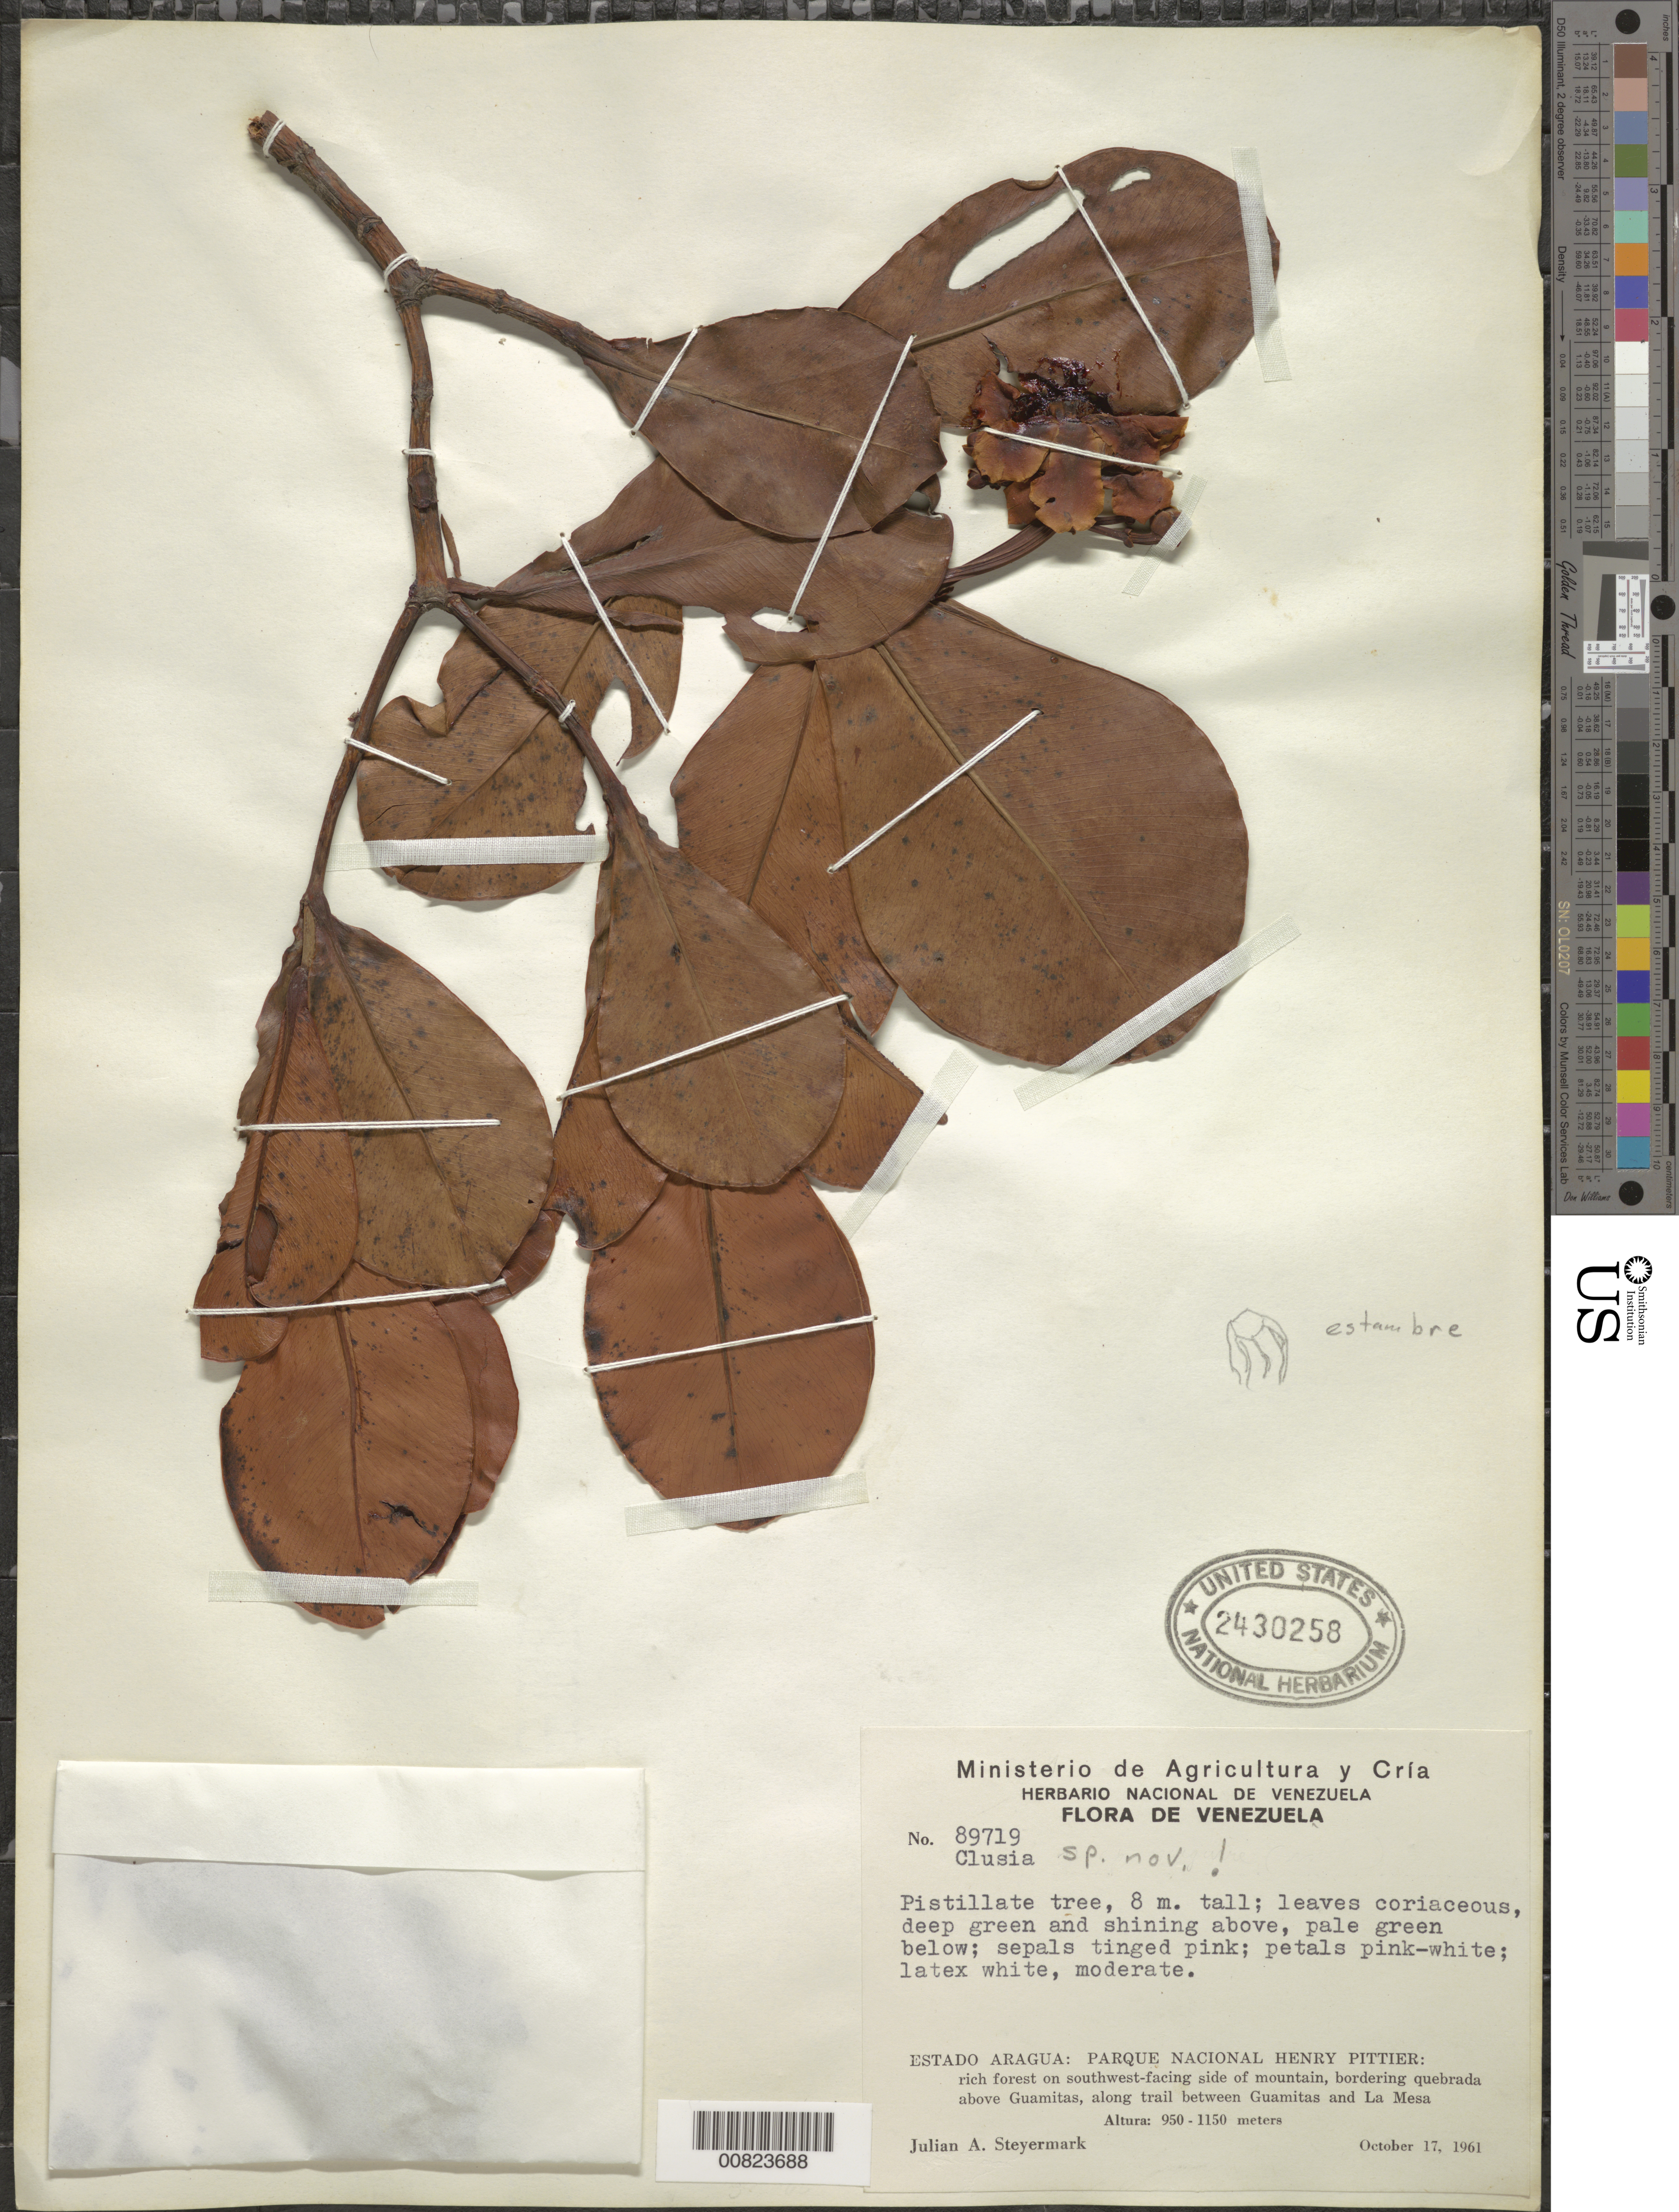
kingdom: Plantae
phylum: Tracheophyta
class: Magnoliopsida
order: Malpighiales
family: Clusiaceae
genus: Clusia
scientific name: Clusia sp.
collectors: J. Steyermark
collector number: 89719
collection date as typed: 17-Oct-61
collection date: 1961-10-17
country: Venezuela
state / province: Aragua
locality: Parque Nacional Henry Pittier; between Guamitas and La Mesa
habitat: Rich forest on southwest-facing side of mountain, border quebrada above Guamitas; along trail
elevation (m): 950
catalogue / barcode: US 2430258